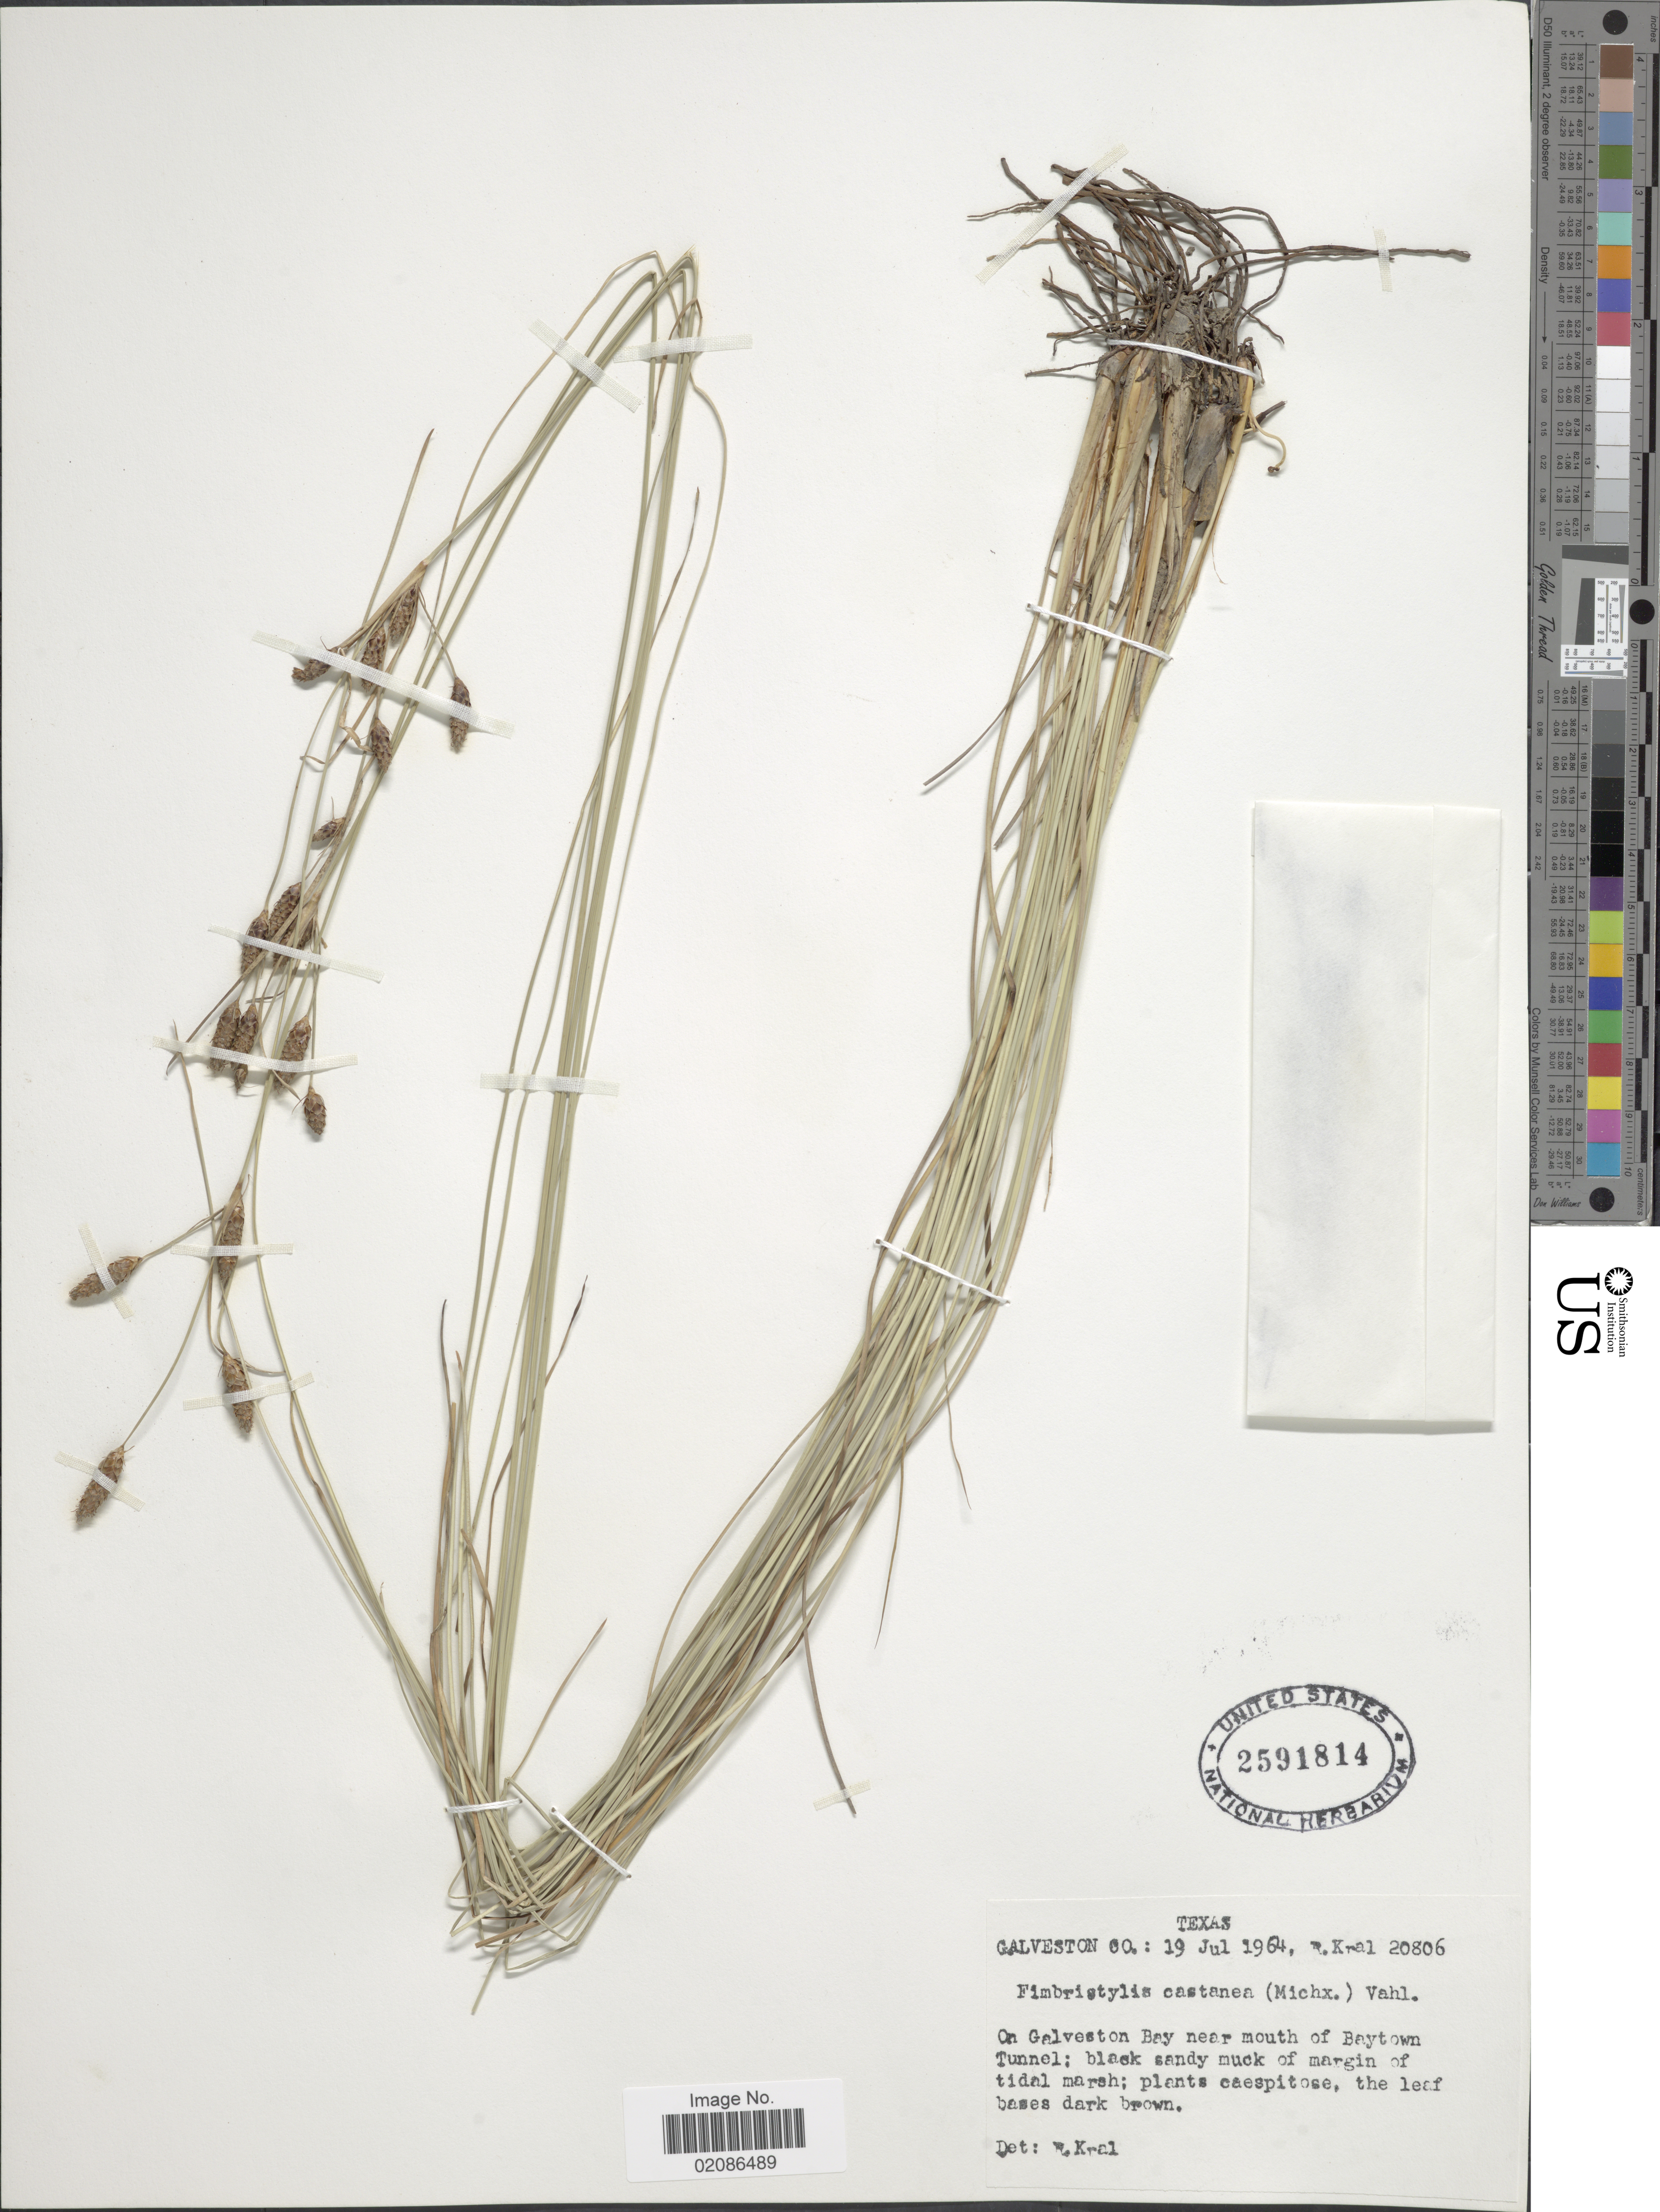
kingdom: Plantae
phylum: Tracheophyta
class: Liliopsida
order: Poales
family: Cyperaceae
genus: Fimbristylis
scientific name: Fimbristylis castanea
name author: (Michx.) Vahl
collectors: R. Kral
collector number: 20806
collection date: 1964-07-19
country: United States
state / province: Texas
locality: Galveston Co; On Galveston Bay near mouth of Baytown Tunnel; sandy muck of margin of tidal marsh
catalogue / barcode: US 2591814